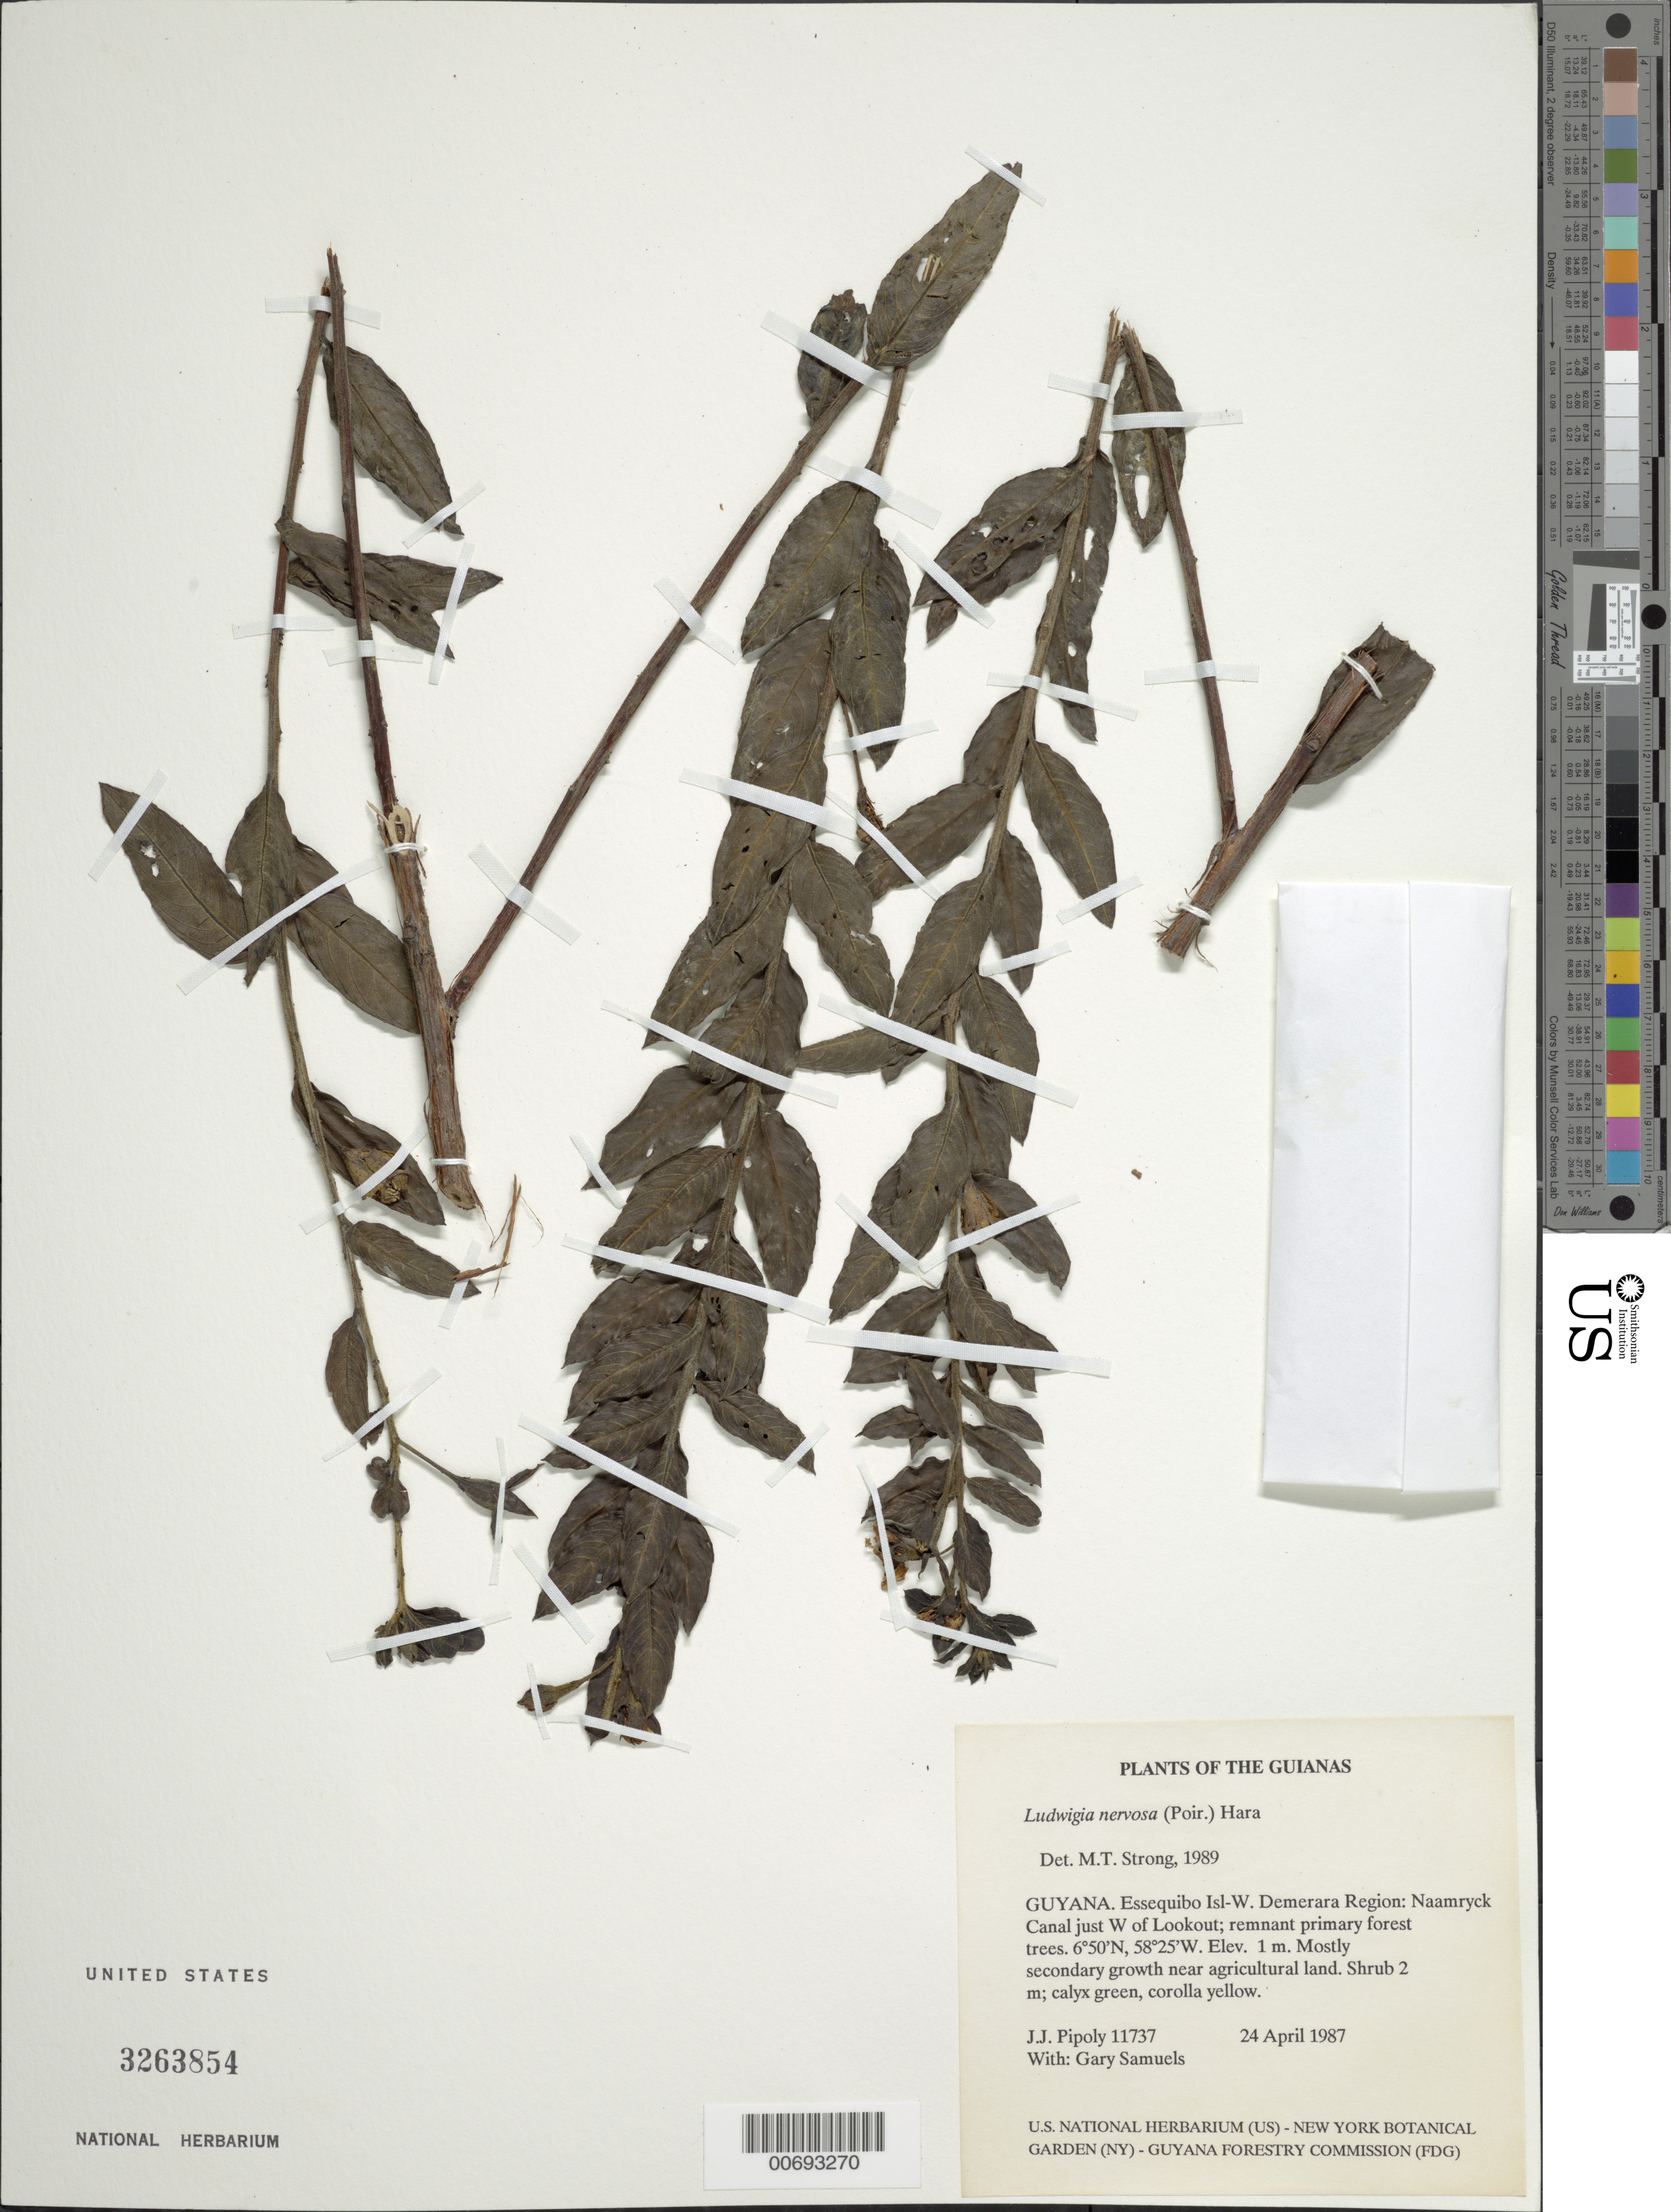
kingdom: Plantae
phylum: Tracheophyta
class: Magnoliopsida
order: Myrtales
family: Onagraceae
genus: Ludwigia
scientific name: Ludwigia nervosa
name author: (Poir.) H. Hara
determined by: Strong, M. T., (US), Smithsonian Institution - National Museum of Natural History (UNITED STATES)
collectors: J. J. Pipoly & G. Bacchus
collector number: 11737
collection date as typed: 24 April 1987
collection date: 1987-04-24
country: Guyana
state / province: Essequibo Isl-W. Demerara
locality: Naamryck Canal just W of Lookout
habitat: Remnant primary forest trees. Mostly secondary growth near agricultural land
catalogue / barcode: US 3263854